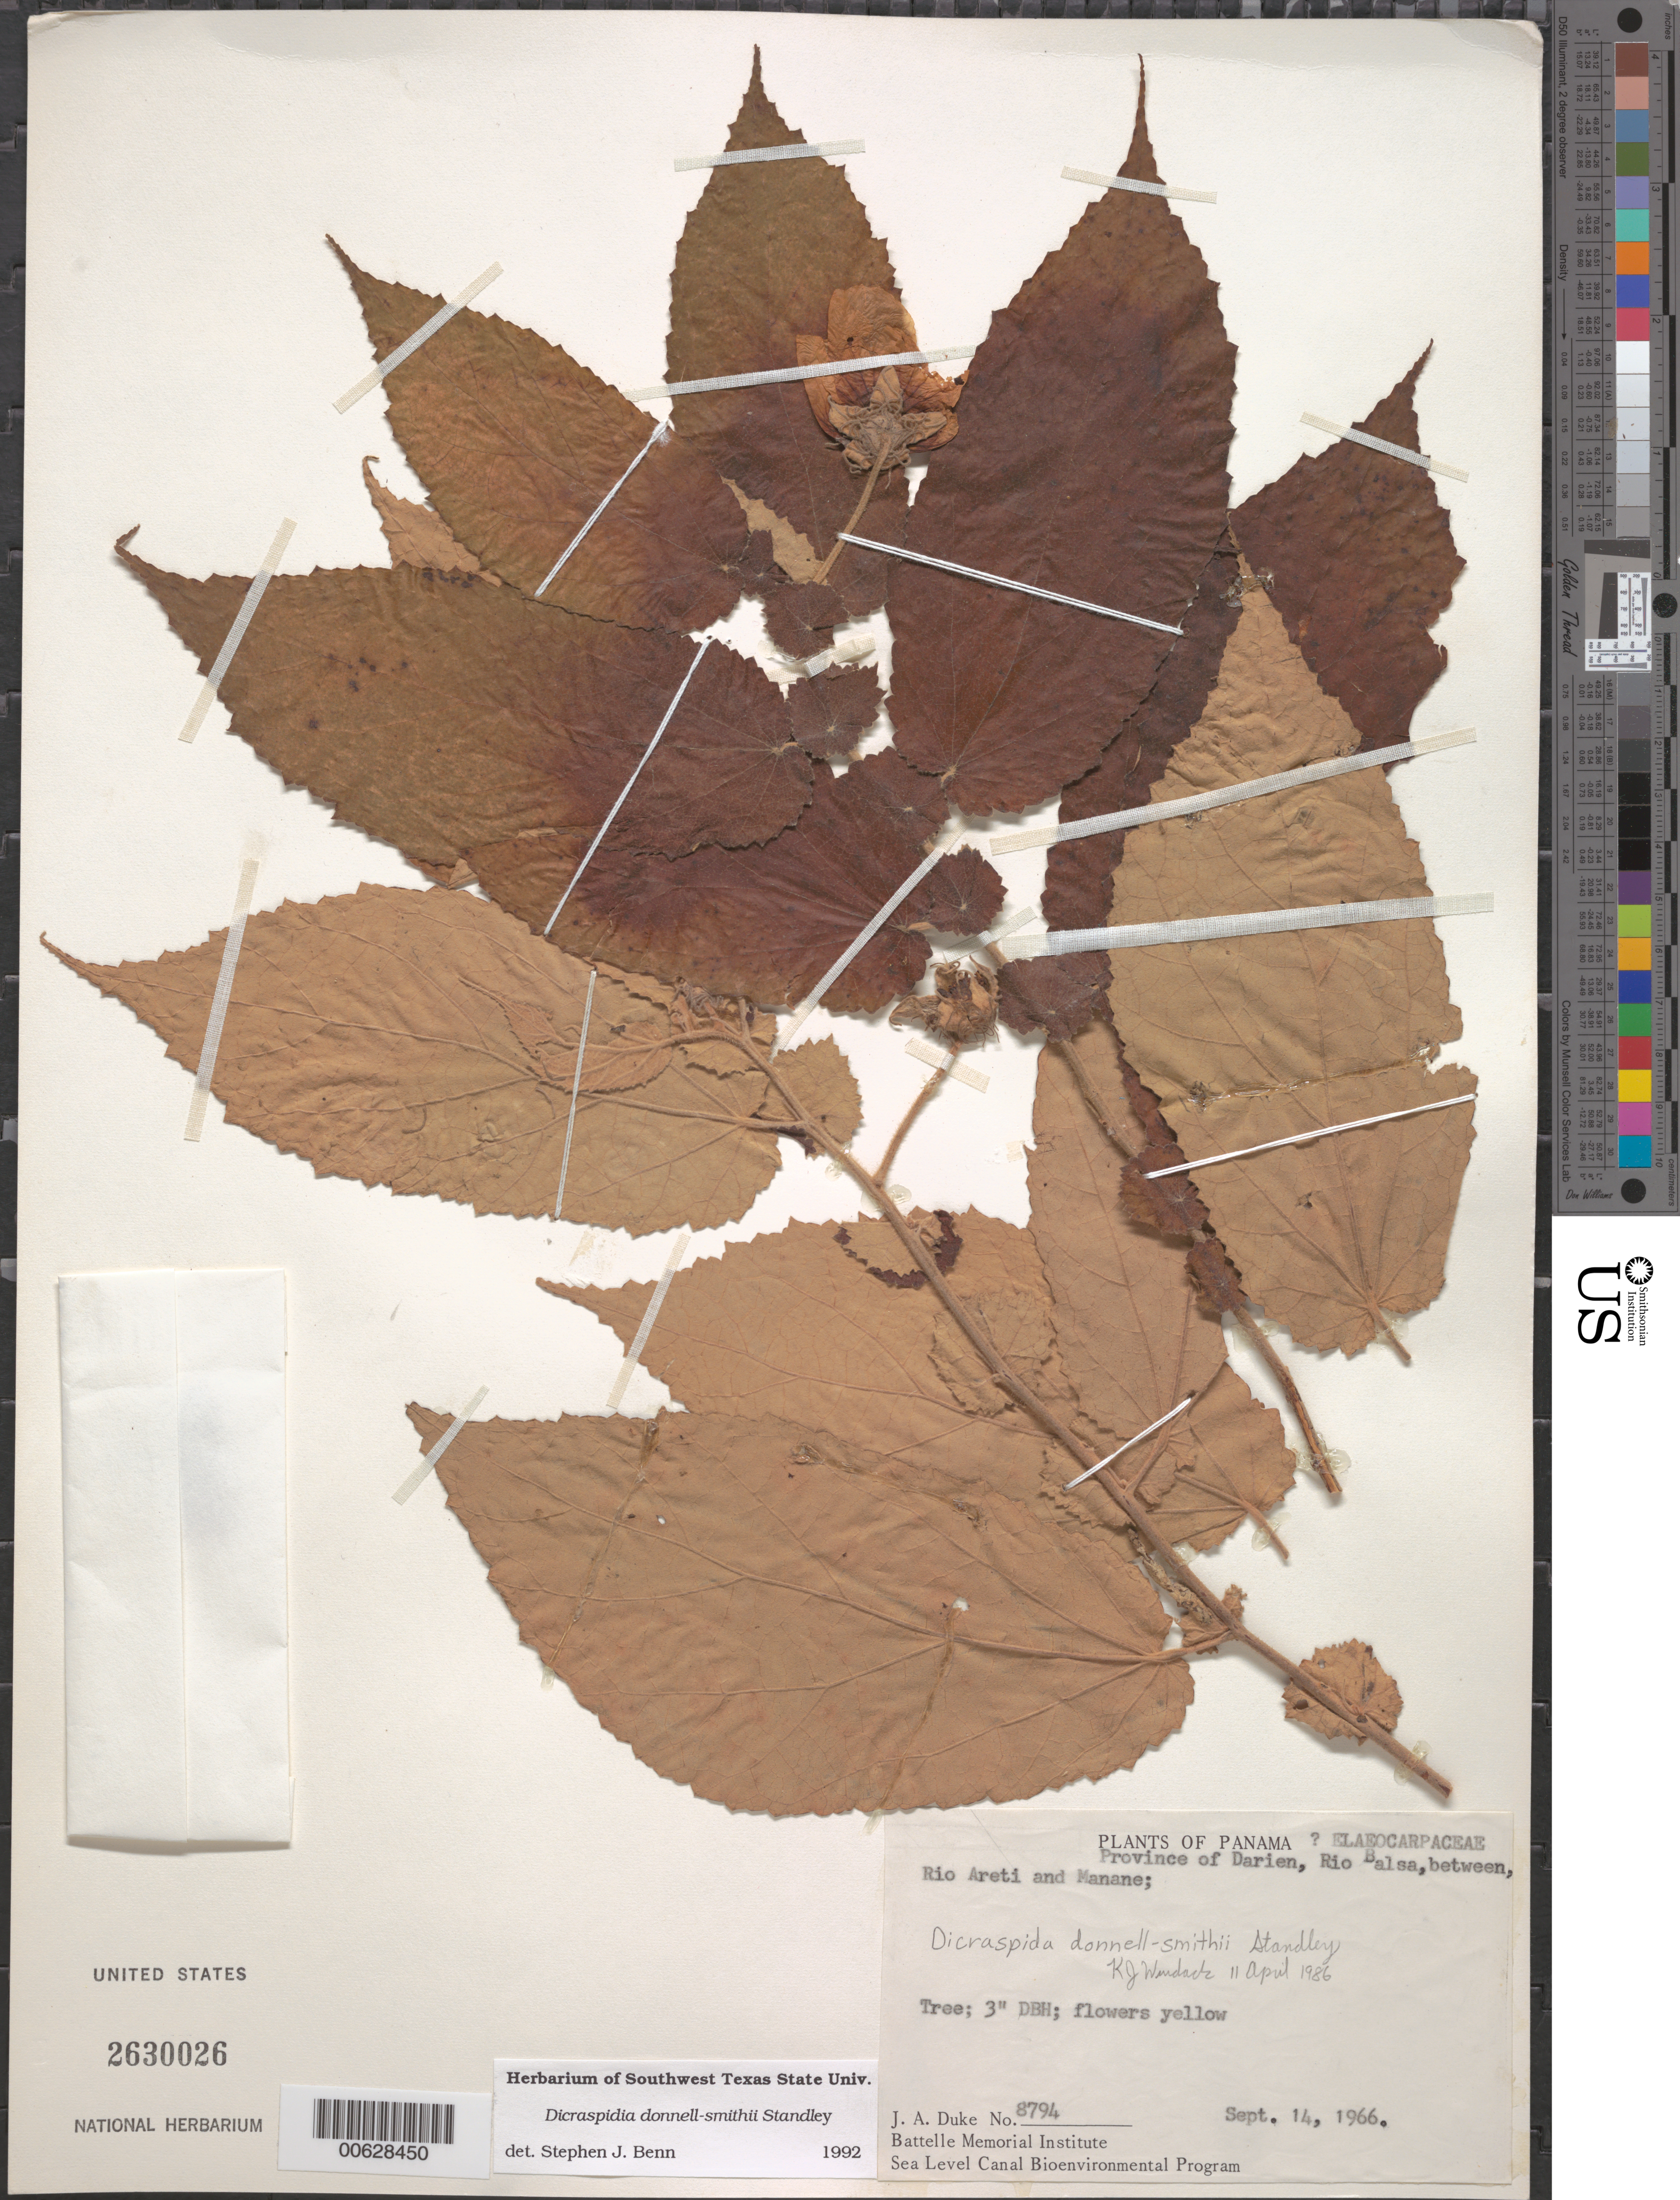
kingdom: Plantae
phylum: Tracheophyta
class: Magnoliopsida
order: Malvales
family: Muntingiaceae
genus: Dicraspidia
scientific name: Dicraspidia donnell-smithii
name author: Standl.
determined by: Benn, S. J.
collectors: J. A. Duke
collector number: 8794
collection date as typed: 14 Sep 1966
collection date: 1966-09-14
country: Panama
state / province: Darién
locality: Rio Balsa, between Rio Areti and Manane.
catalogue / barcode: US 2630026